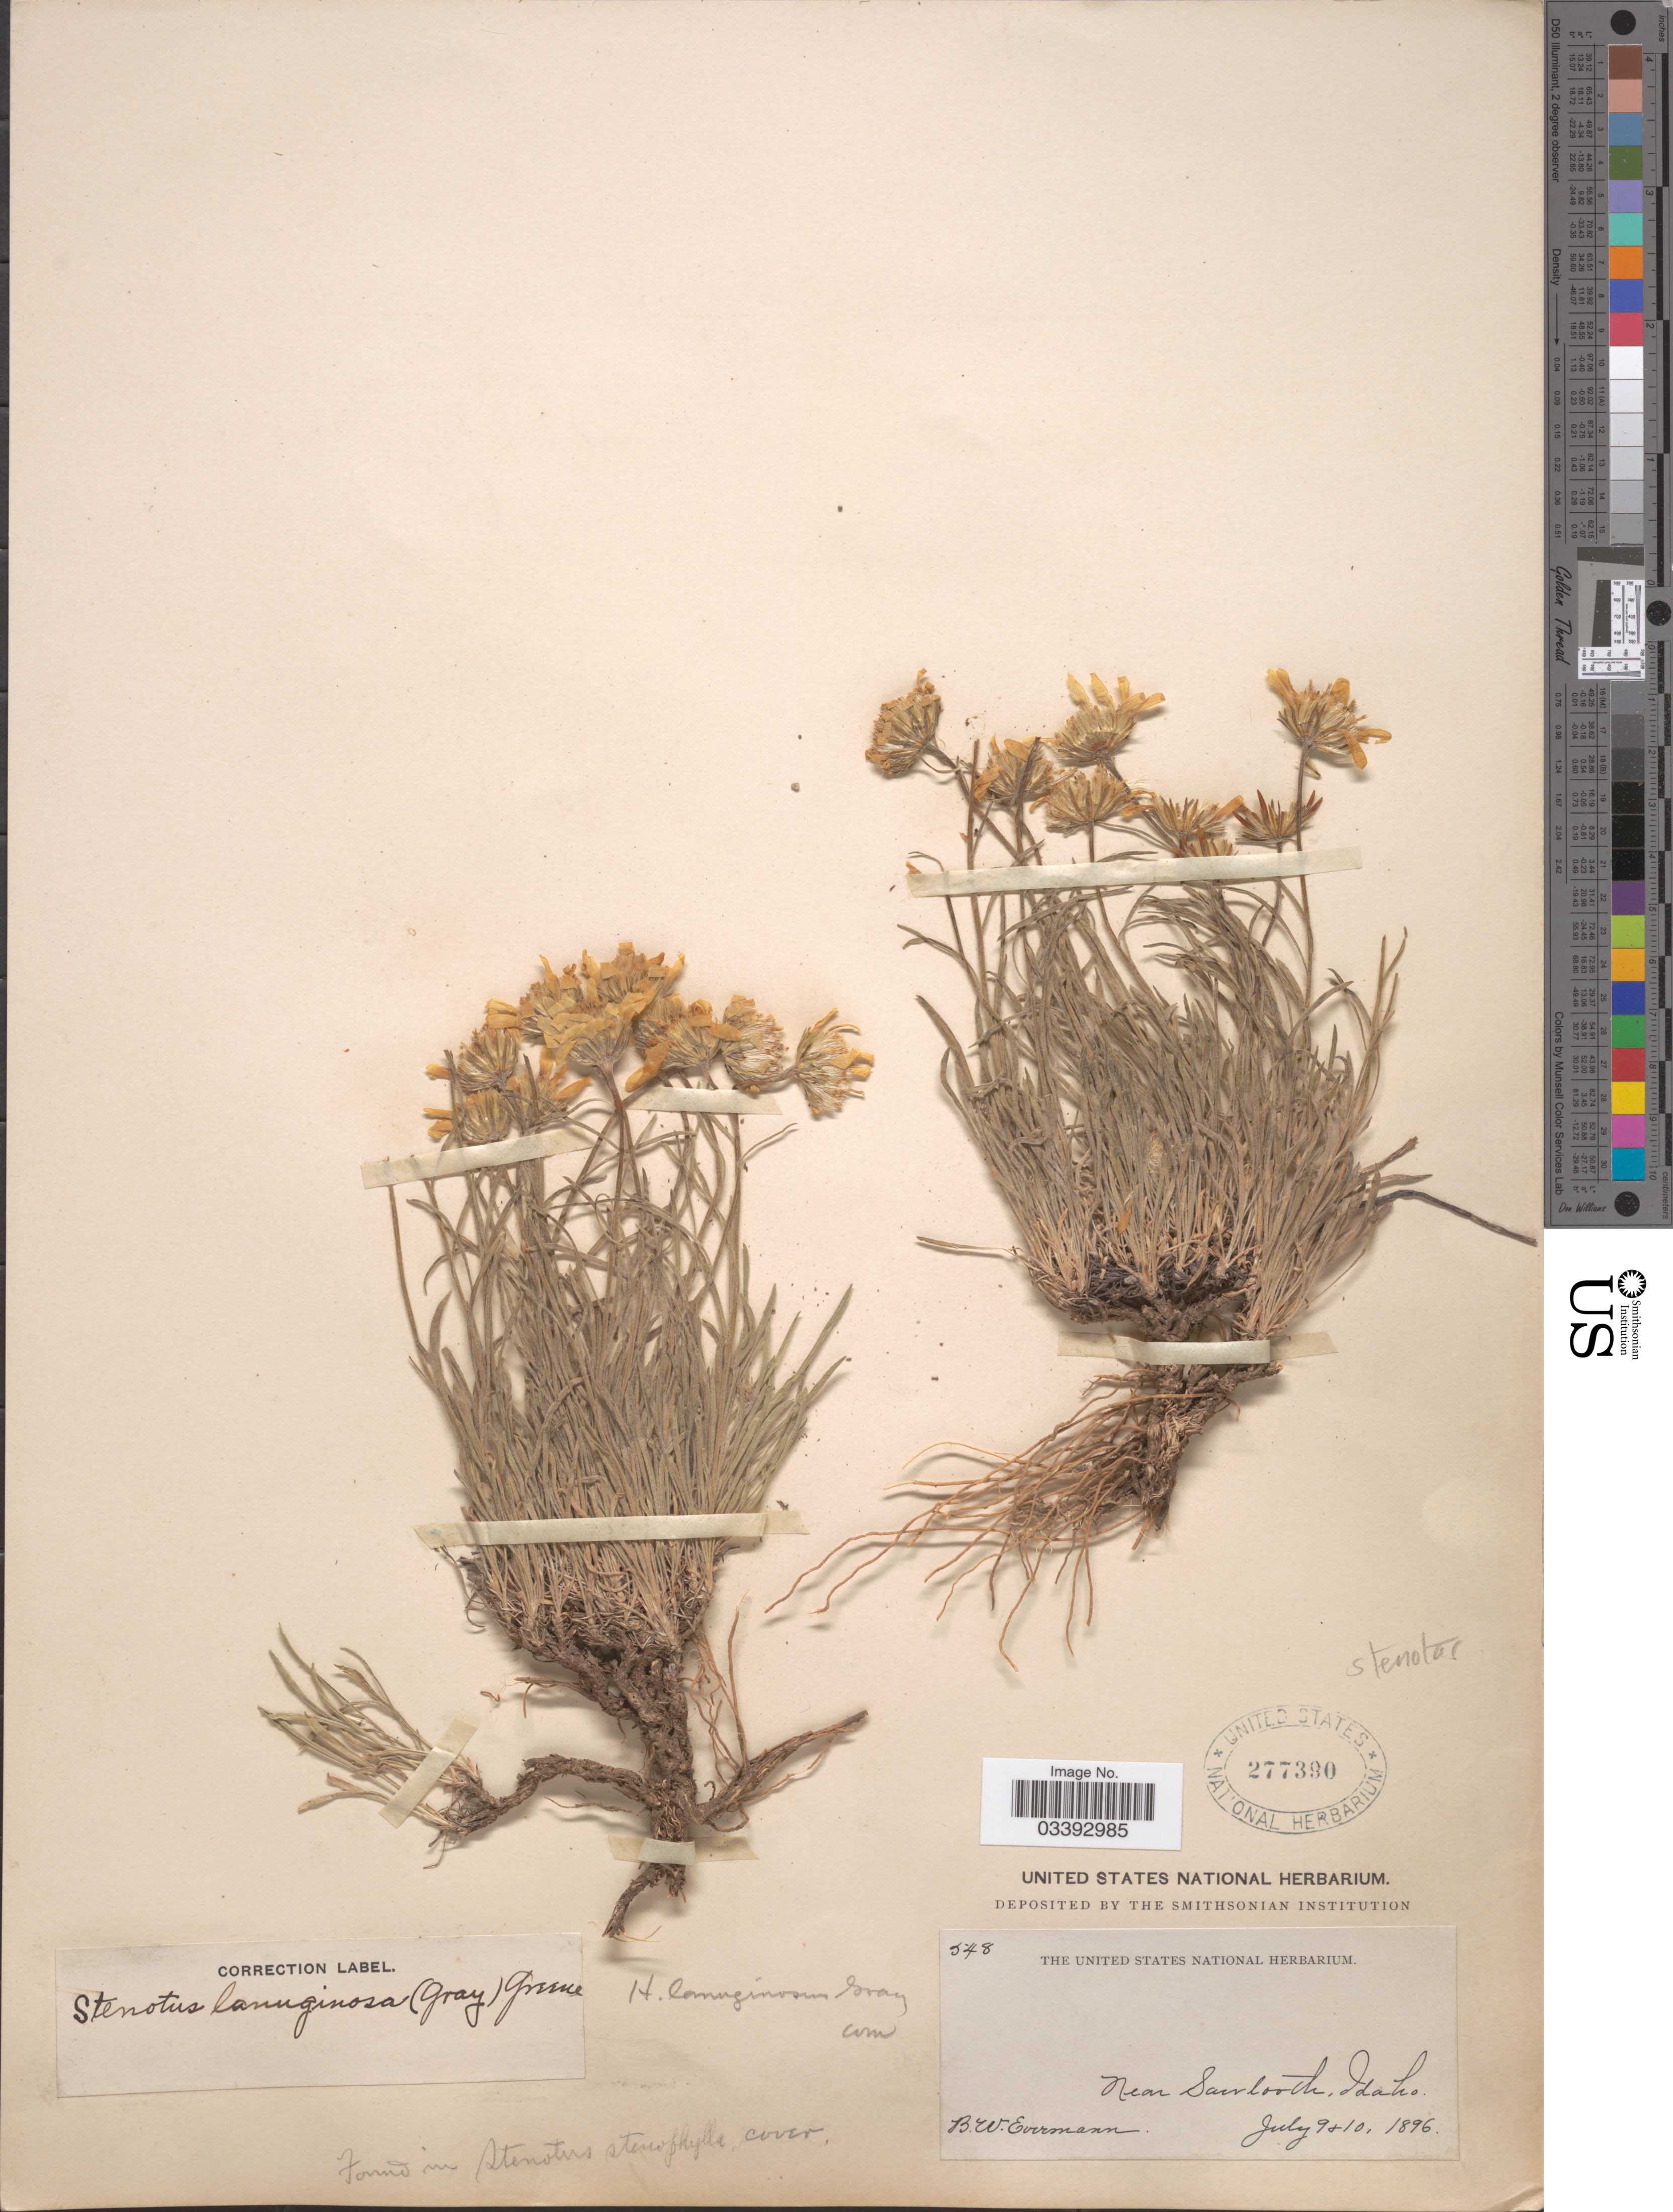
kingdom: Plantae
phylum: Tracheophyta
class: Magnoliopsida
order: Asterales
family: Asteraceae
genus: Stenotus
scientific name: Stenotus lanuginosus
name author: (A. Gray) Greene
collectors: B. W. Evermann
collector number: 548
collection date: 1896-07-09/1896-07-10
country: United States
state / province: Idaho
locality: Near Sawtooth.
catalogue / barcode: US 277390